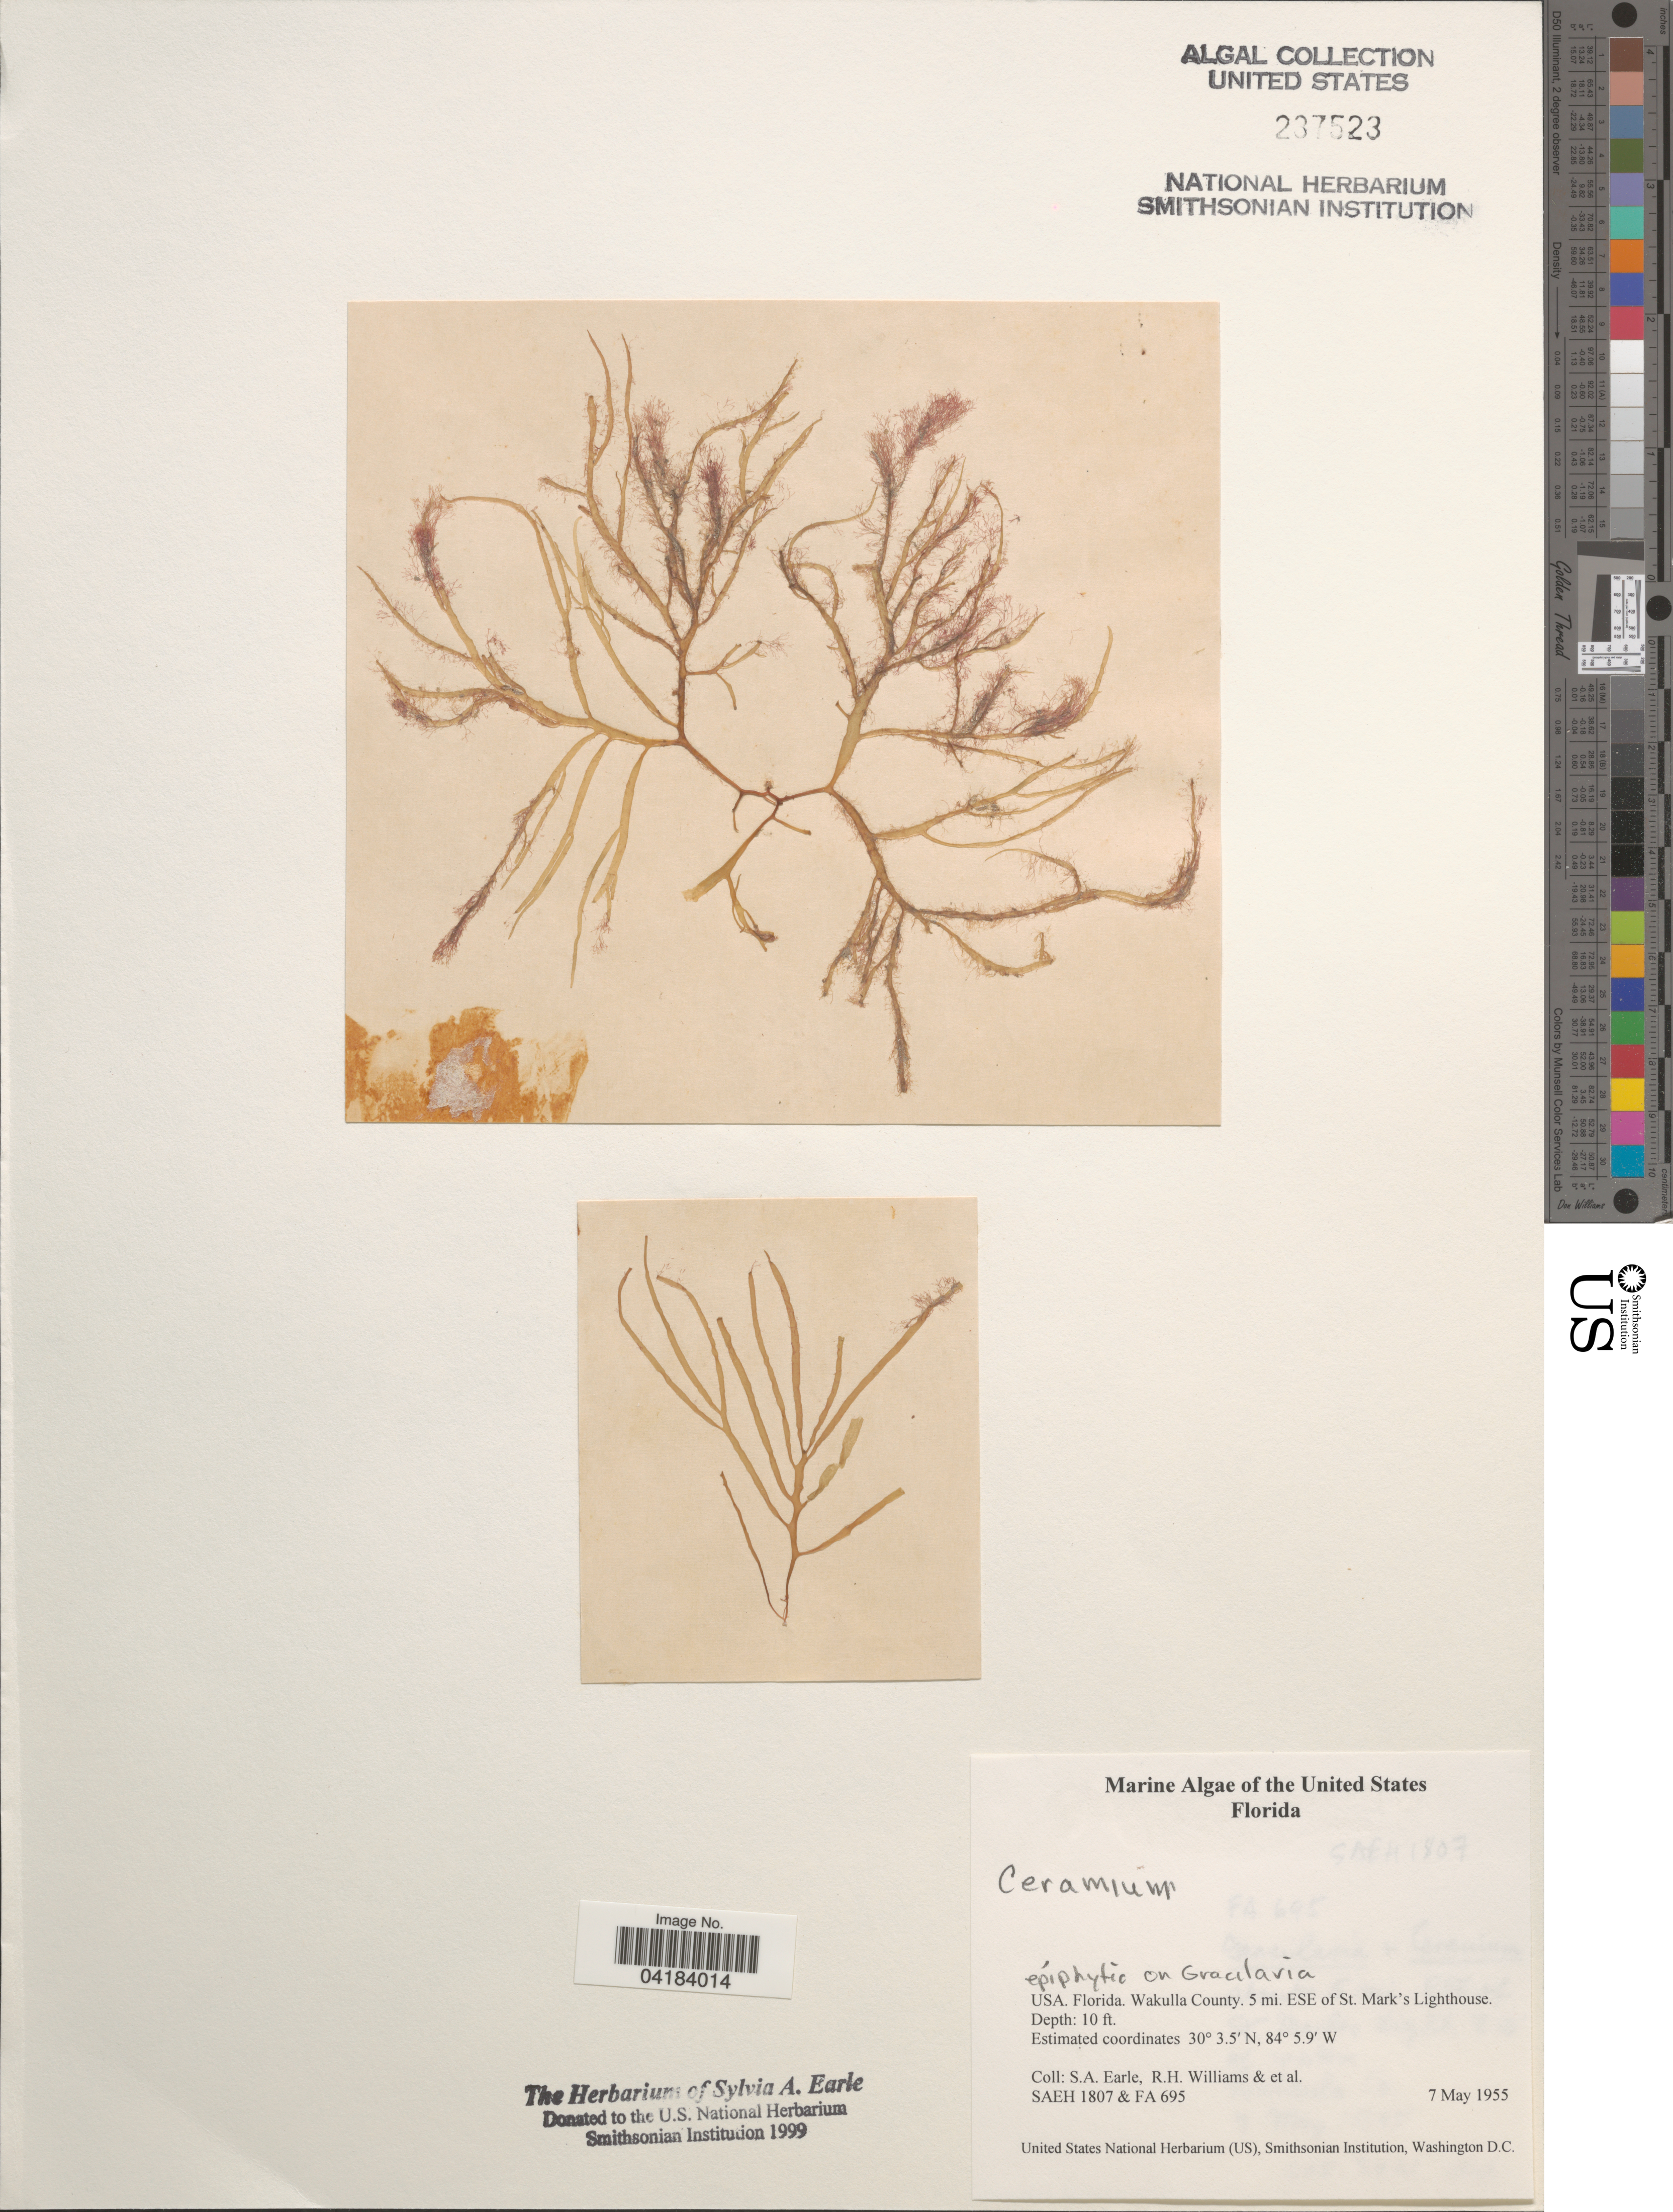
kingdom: Plantae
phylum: Rhodophyta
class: Florideophyceae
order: Ceramiales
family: Ceramiaceae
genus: Ceramium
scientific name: Ceramium sp.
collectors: S. A. Earle, R. H. Williams & et al.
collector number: SAEH1807/FA695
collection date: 1955-05-07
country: United States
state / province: Florida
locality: Wakulla County. 5 mi. ESE of St. Mark's Lighthouse.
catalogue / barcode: US 237523